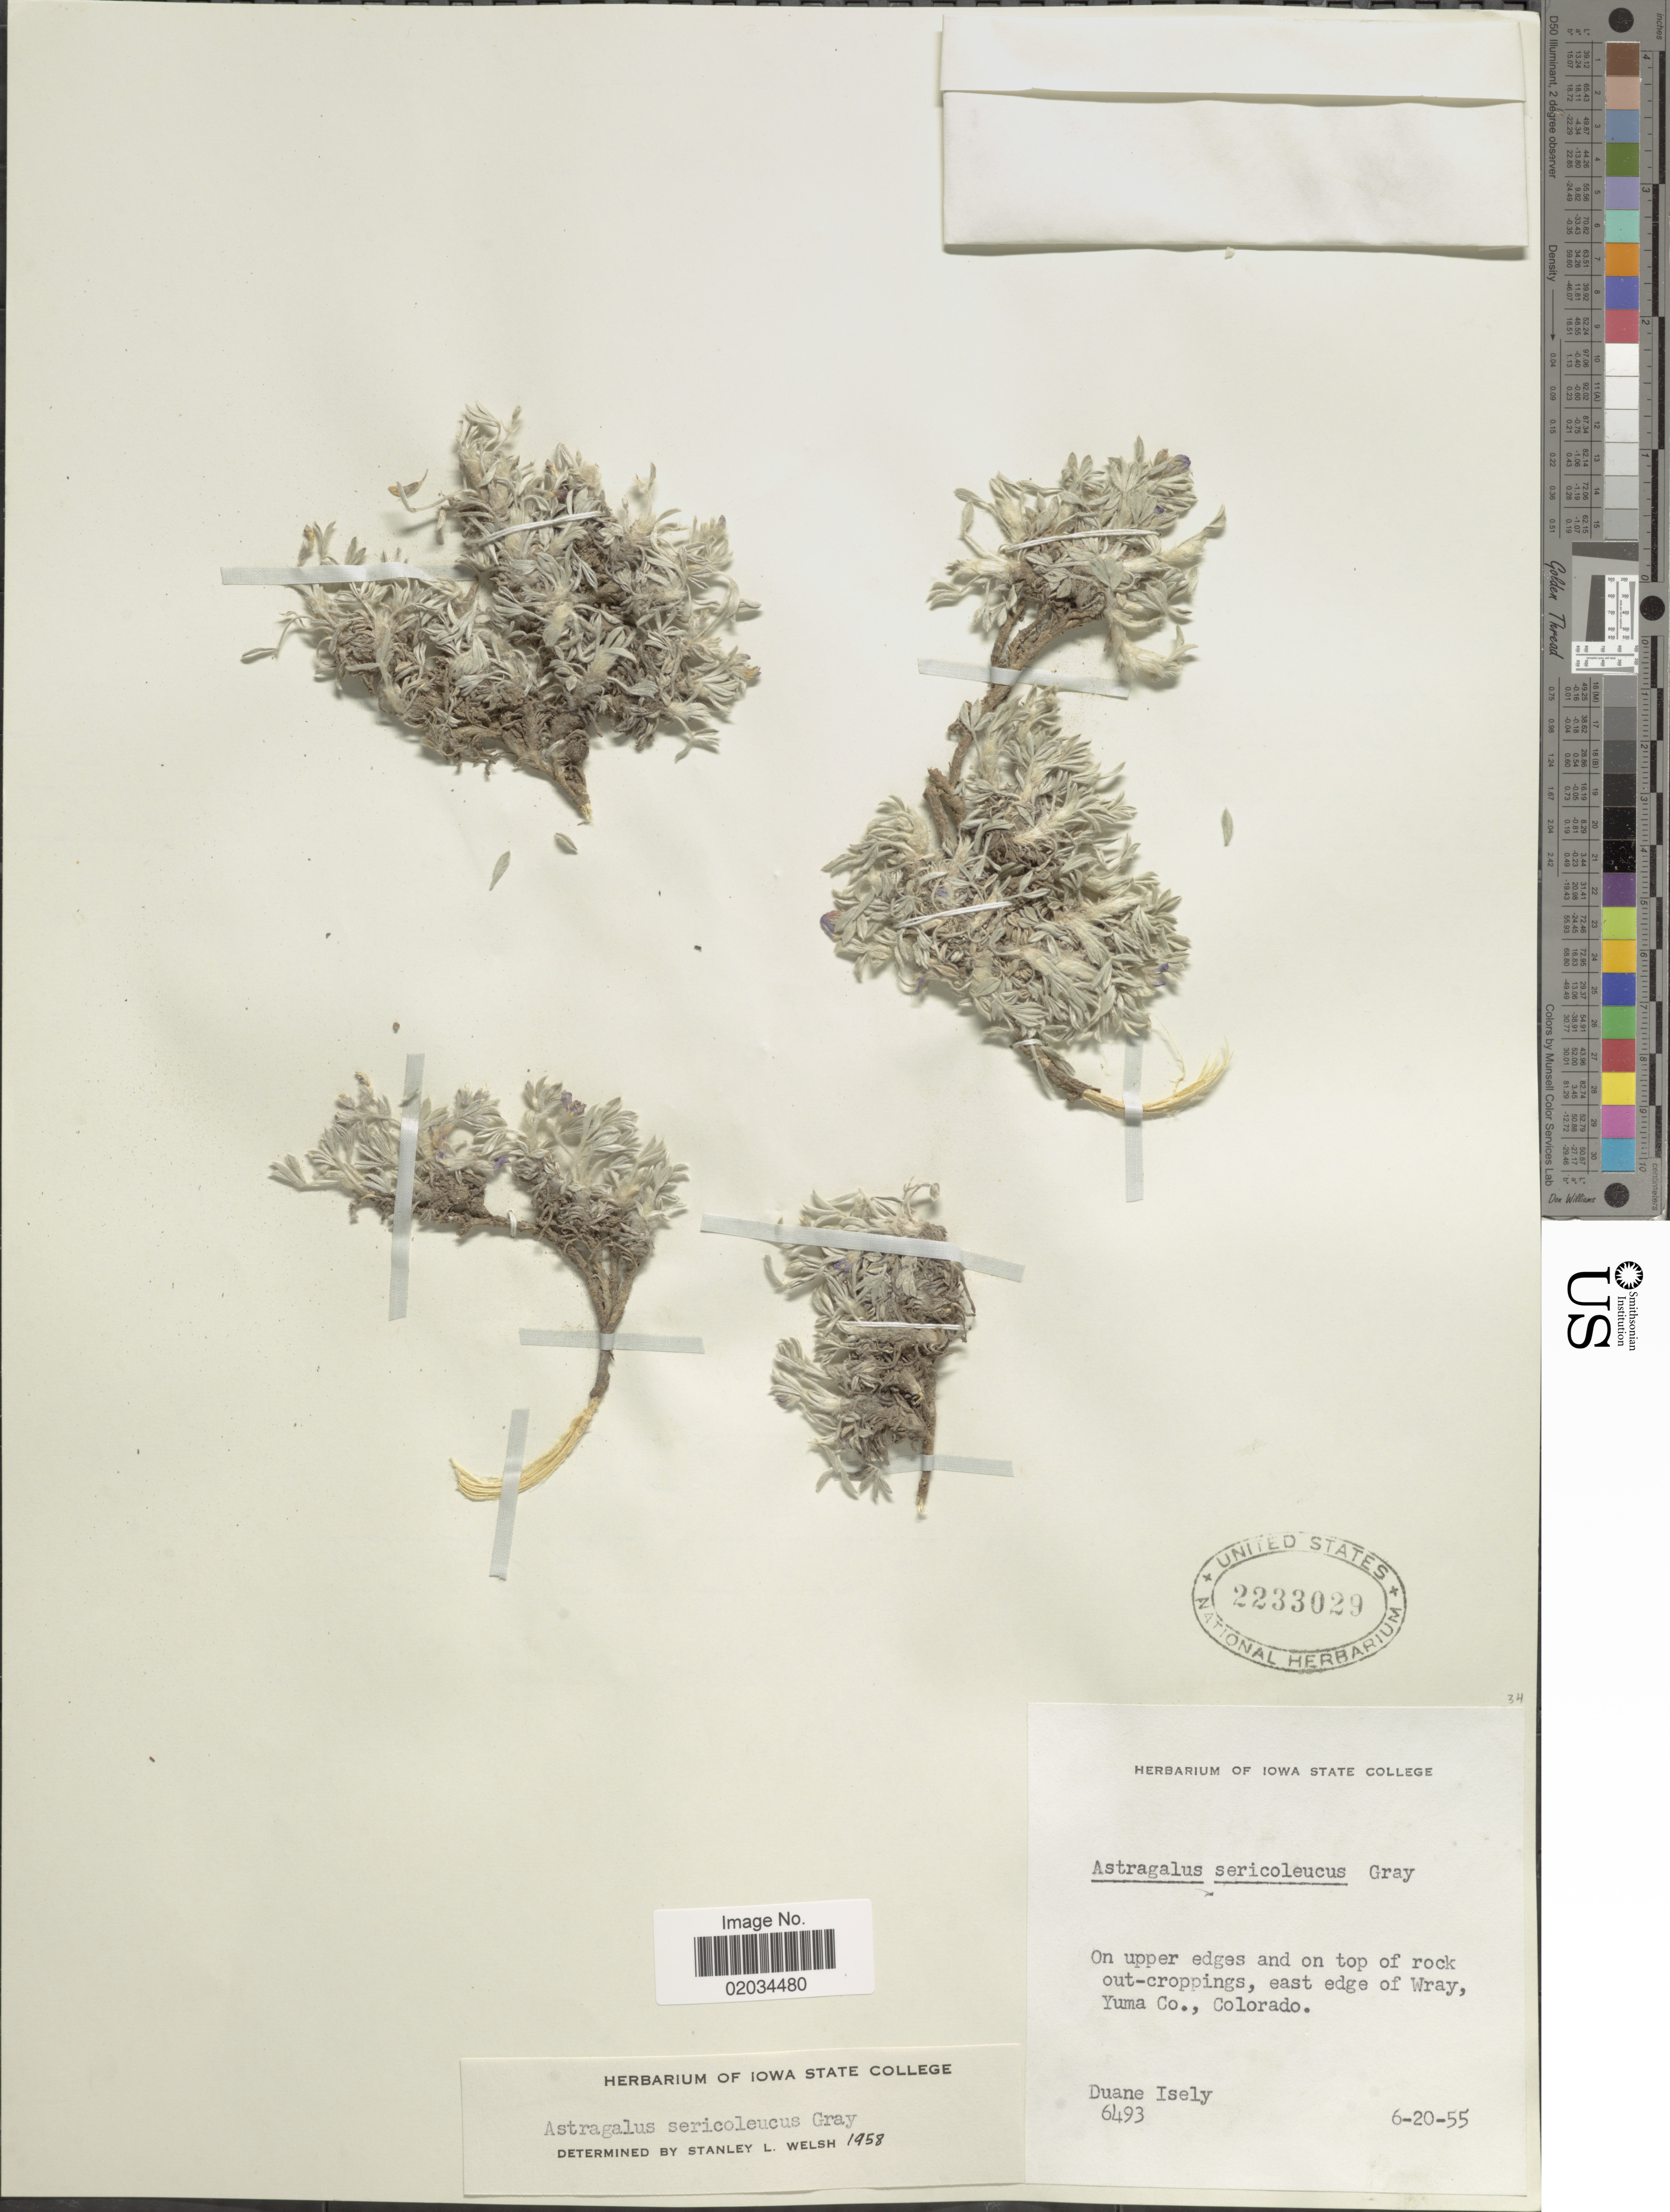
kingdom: Plantae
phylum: Tracheophyta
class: Magnoliopsida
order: Fabales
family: Fabaceae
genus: Astragalus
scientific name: Astragalus sericoleucus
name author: A. Gray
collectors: D. Isely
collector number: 6493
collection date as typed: Transcribed d/m/y: 20/6/55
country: United States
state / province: Colorado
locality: On upper edges and on top of rock out-croppings, east of edge of Wray, Yuma Co.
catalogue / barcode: US 2233029